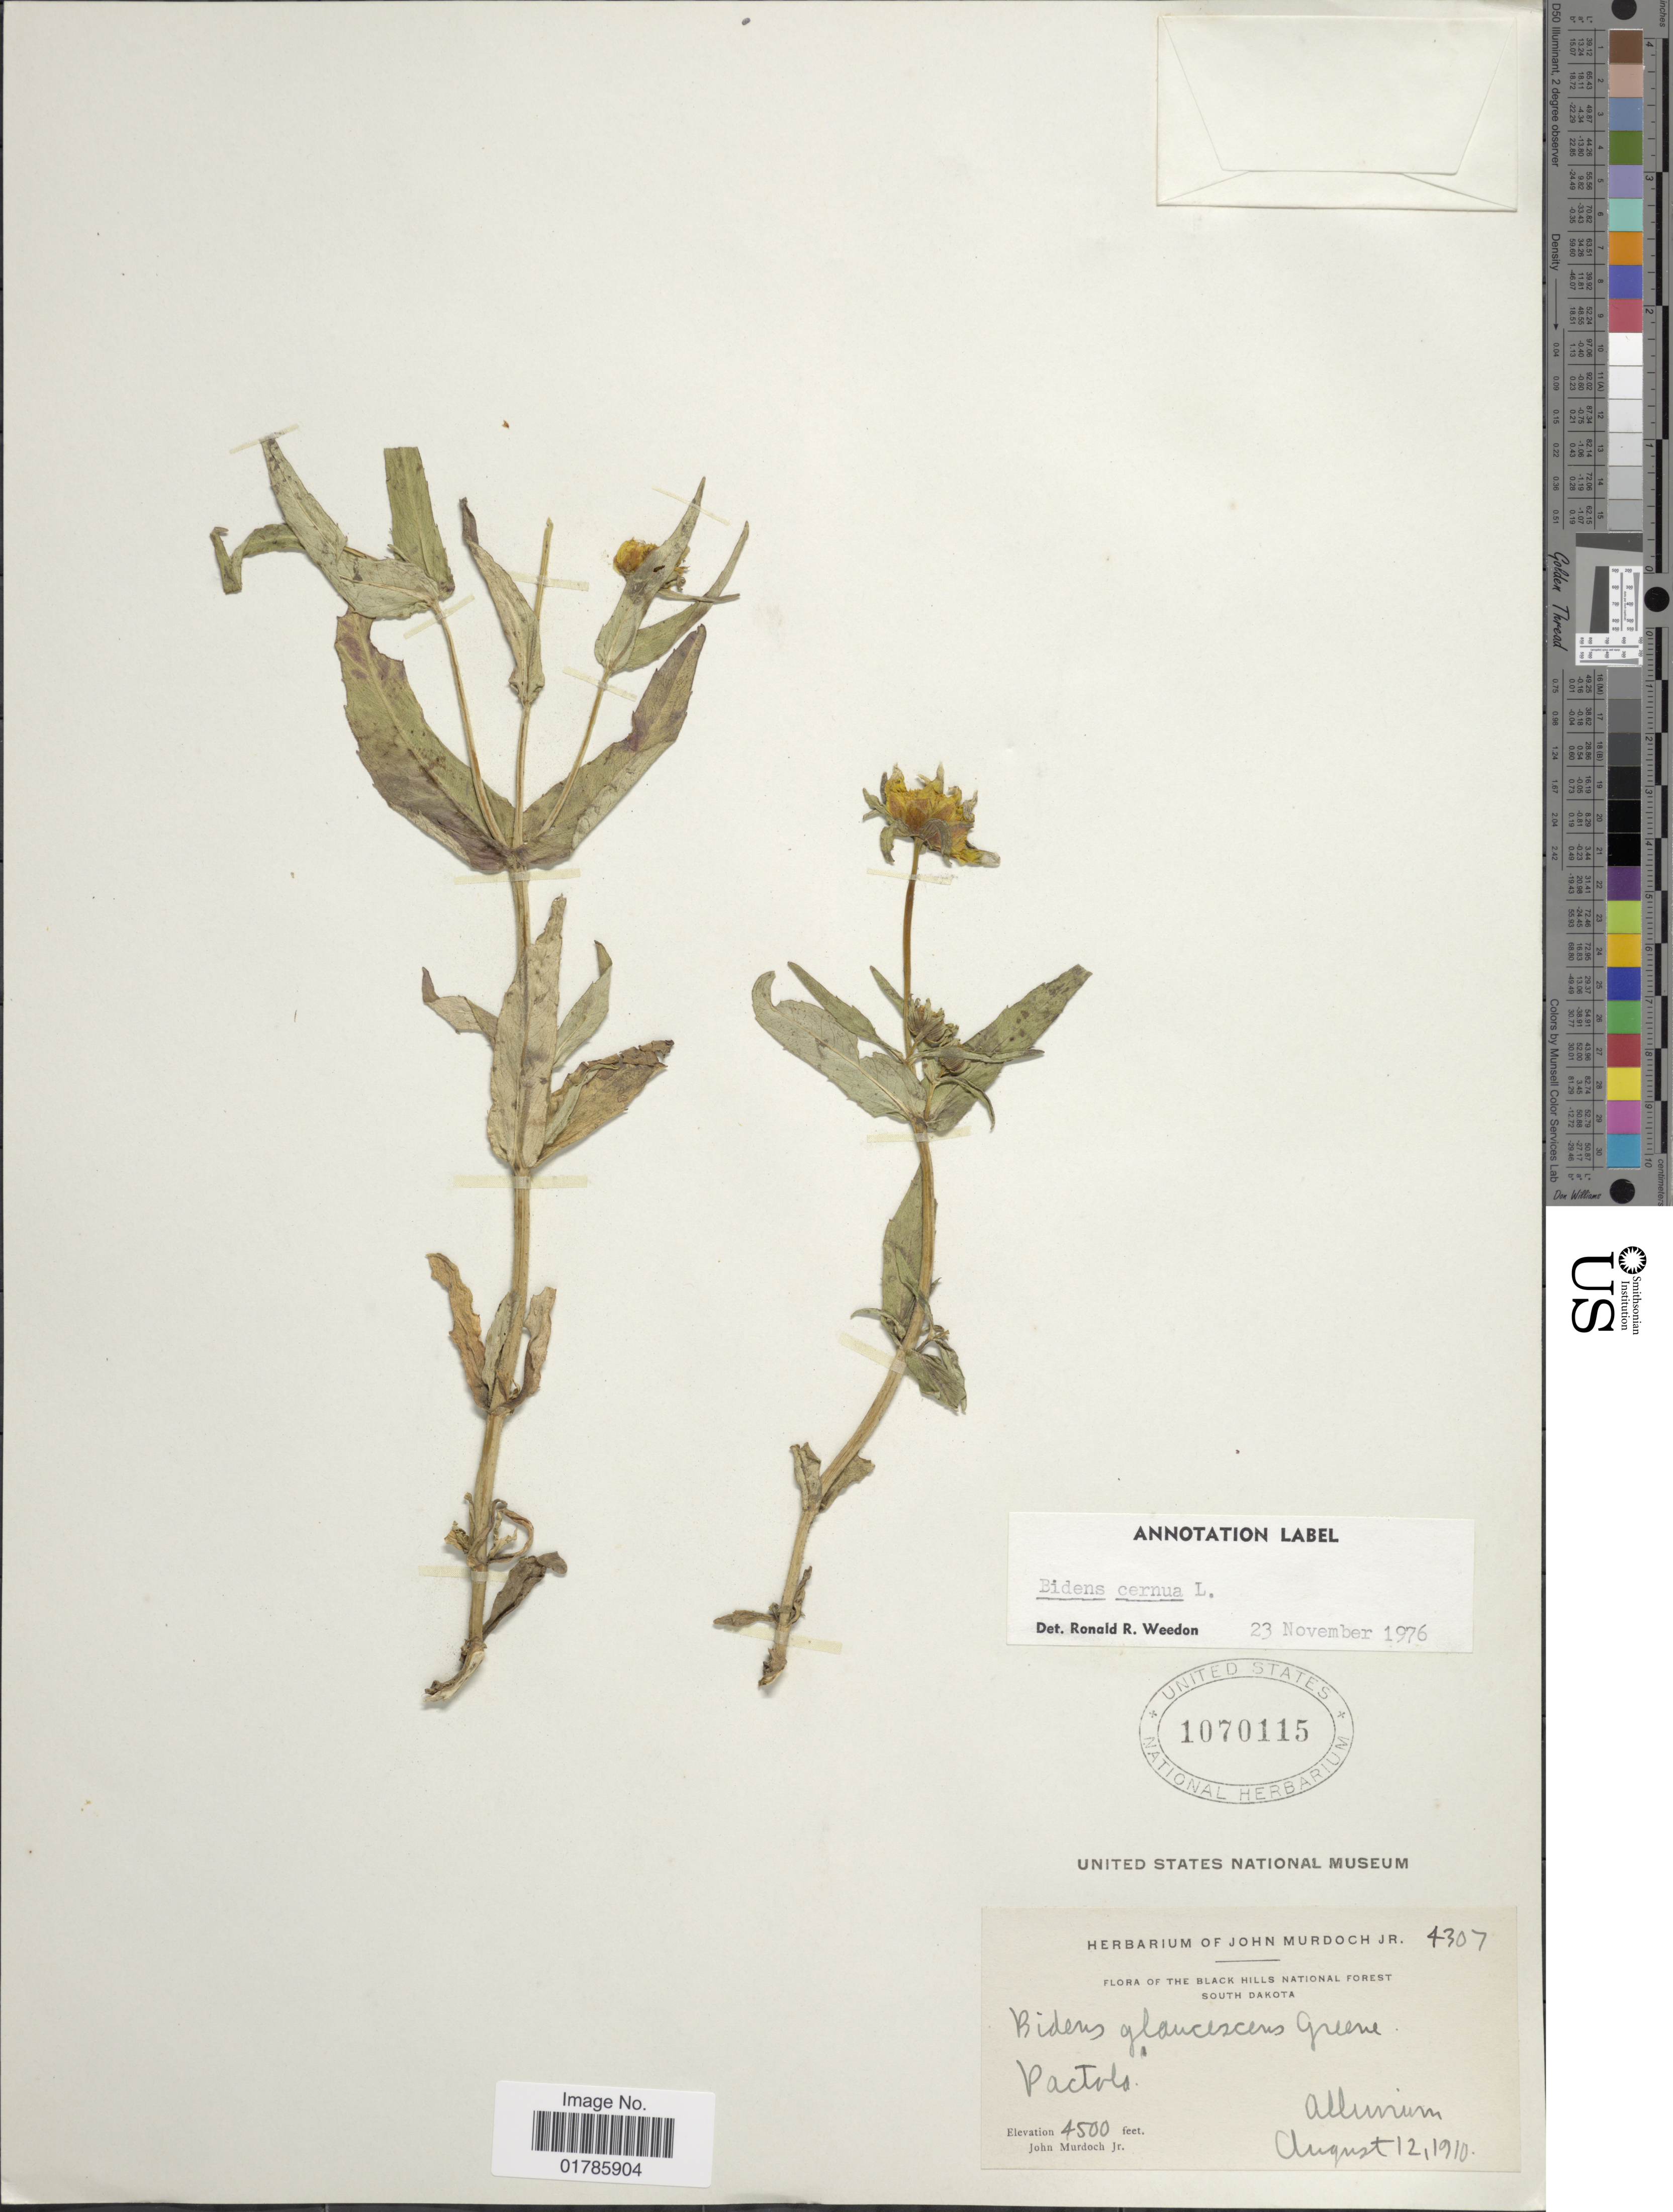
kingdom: Plantae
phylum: Tracheophyta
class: Magnoliopsida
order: Asterales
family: Asteraceae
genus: Bidens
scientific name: Bidens cernua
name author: L.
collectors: J. Murdoch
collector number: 4307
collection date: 1910-08-12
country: United States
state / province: South Dakota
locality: The Black Hills National Forest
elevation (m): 1372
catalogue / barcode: US 1070115